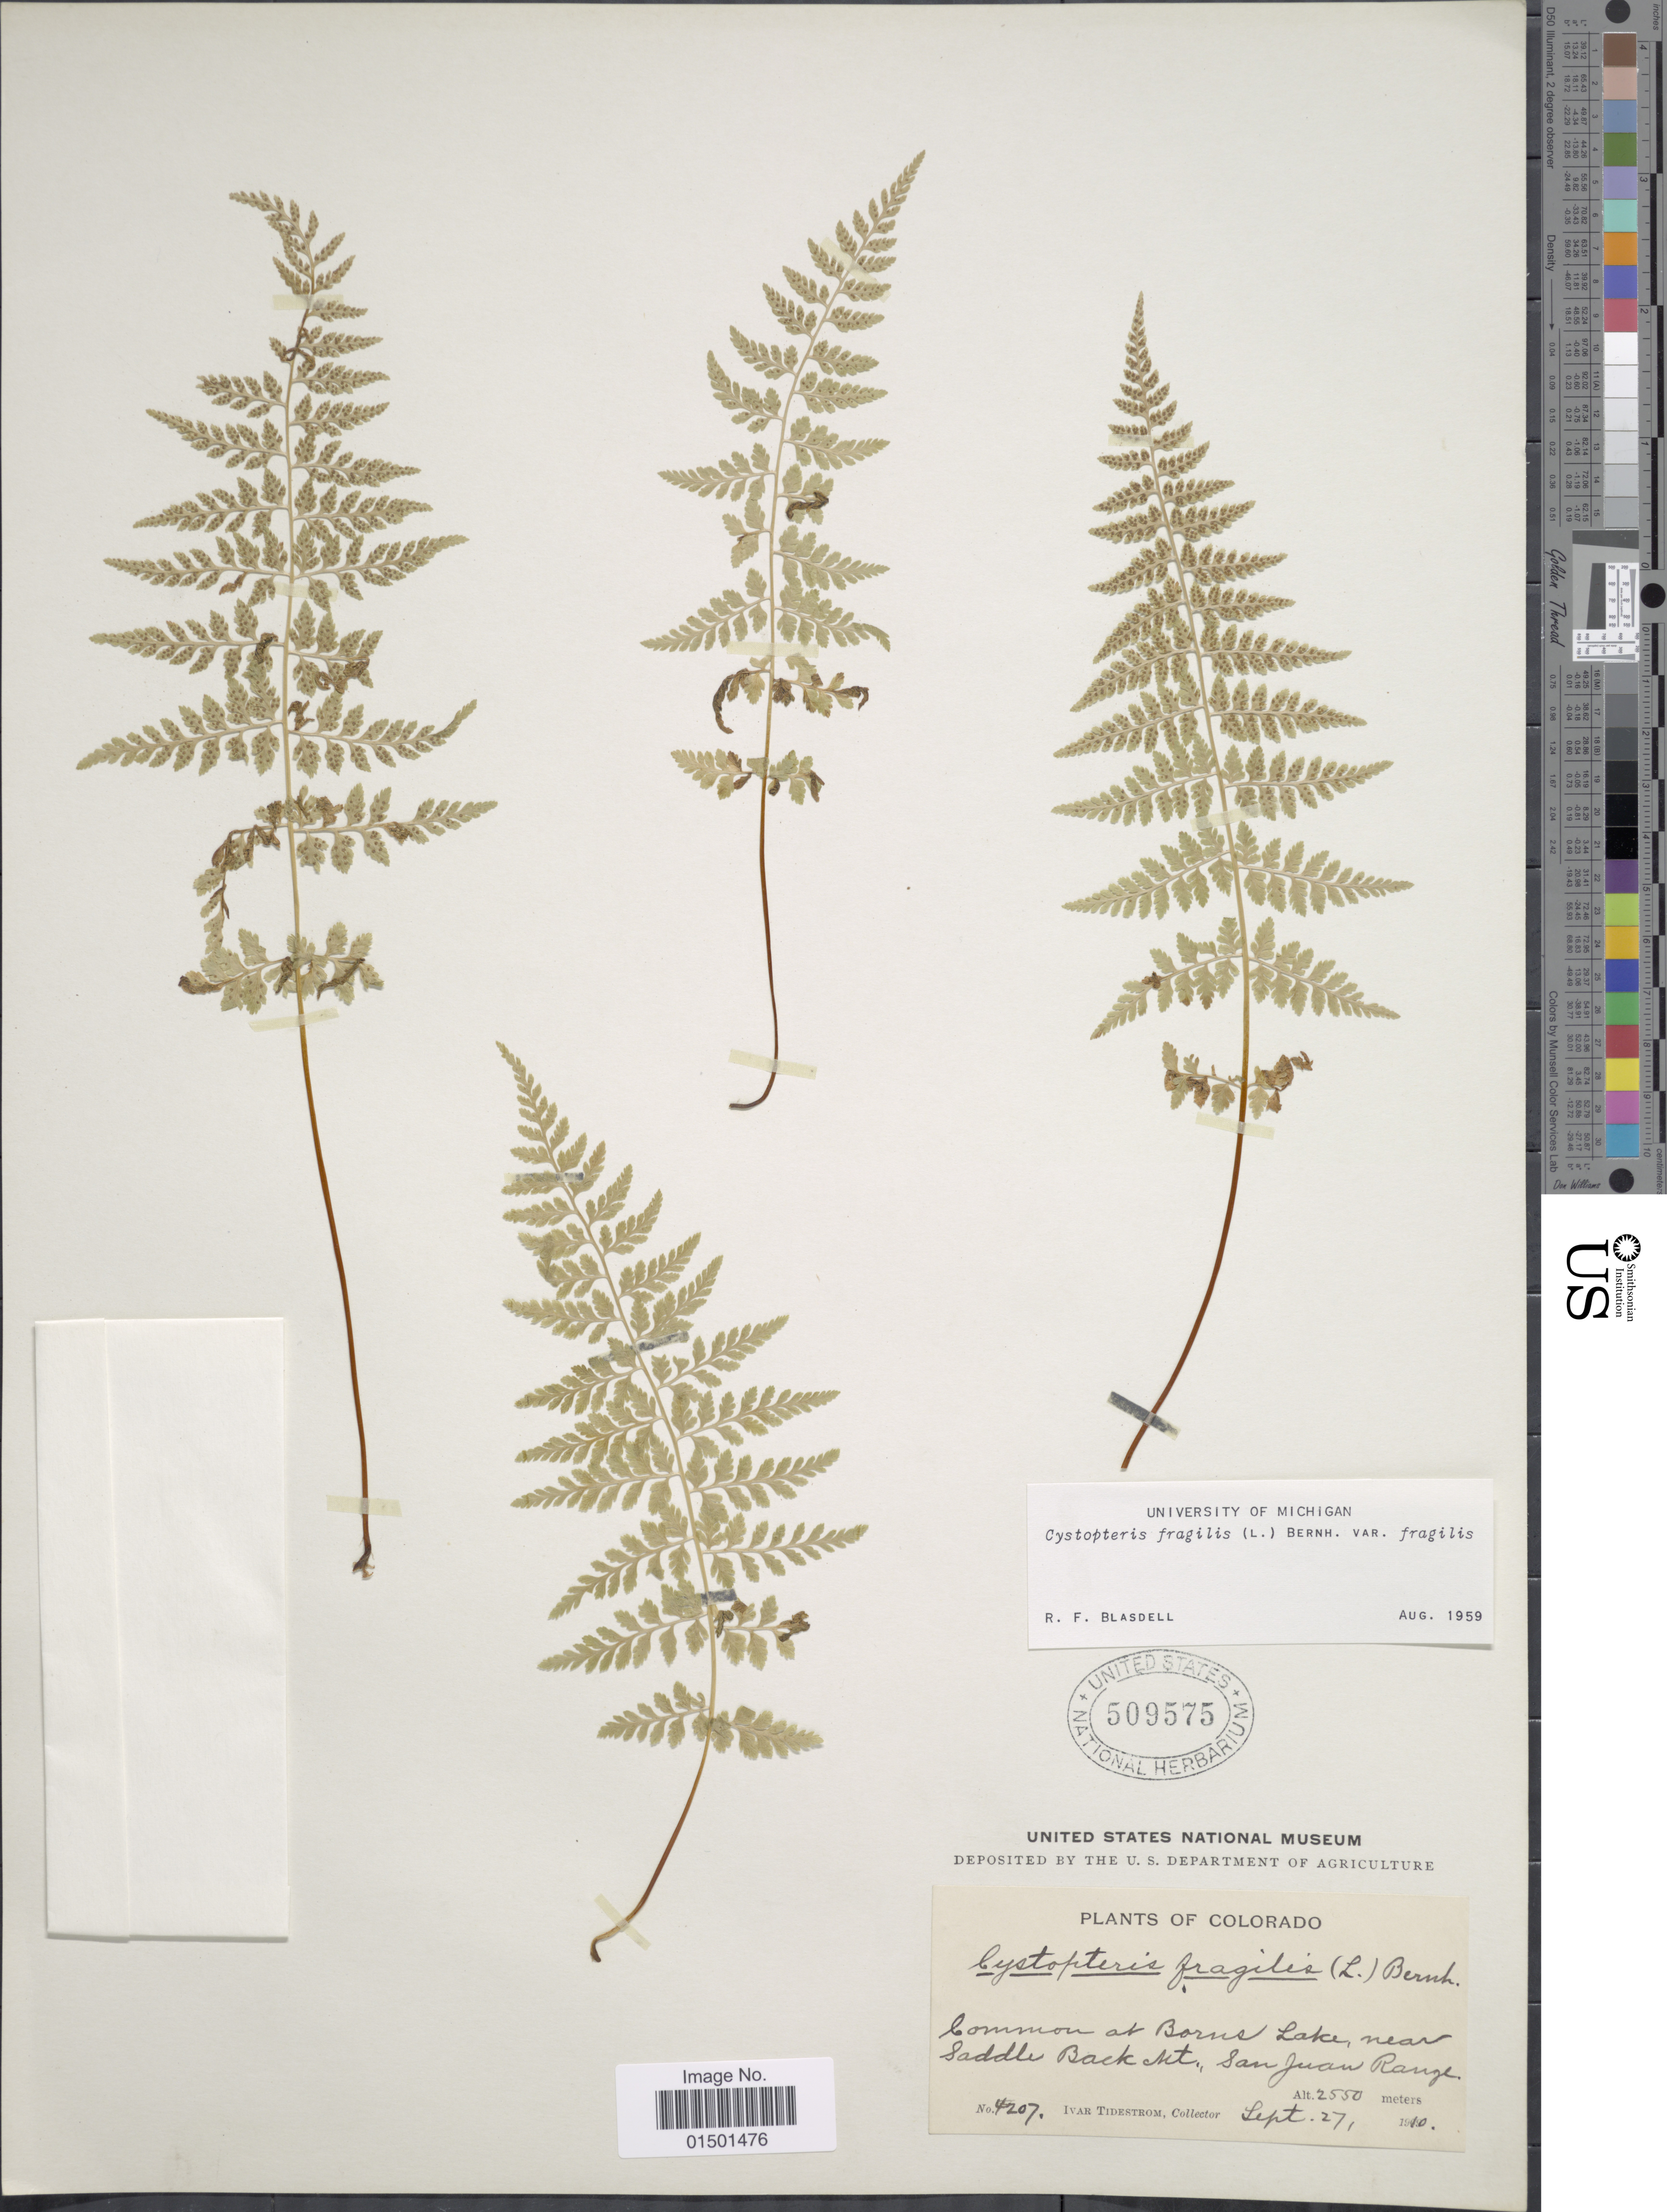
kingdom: Plantae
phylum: Tracheophyta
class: Polypodiopsida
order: Polypodiales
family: Cystopteridaceae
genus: Cystopteris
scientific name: Cystopteris fragilis var. fragilis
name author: (L.) Bernh.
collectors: I. F. Tidestrom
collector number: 4207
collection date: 1910-09-27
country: United States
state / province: Colorado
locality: Common at Borns Lake, near Saddle Back Mt., San Juan Range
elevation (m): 2550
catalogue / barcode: US 509575